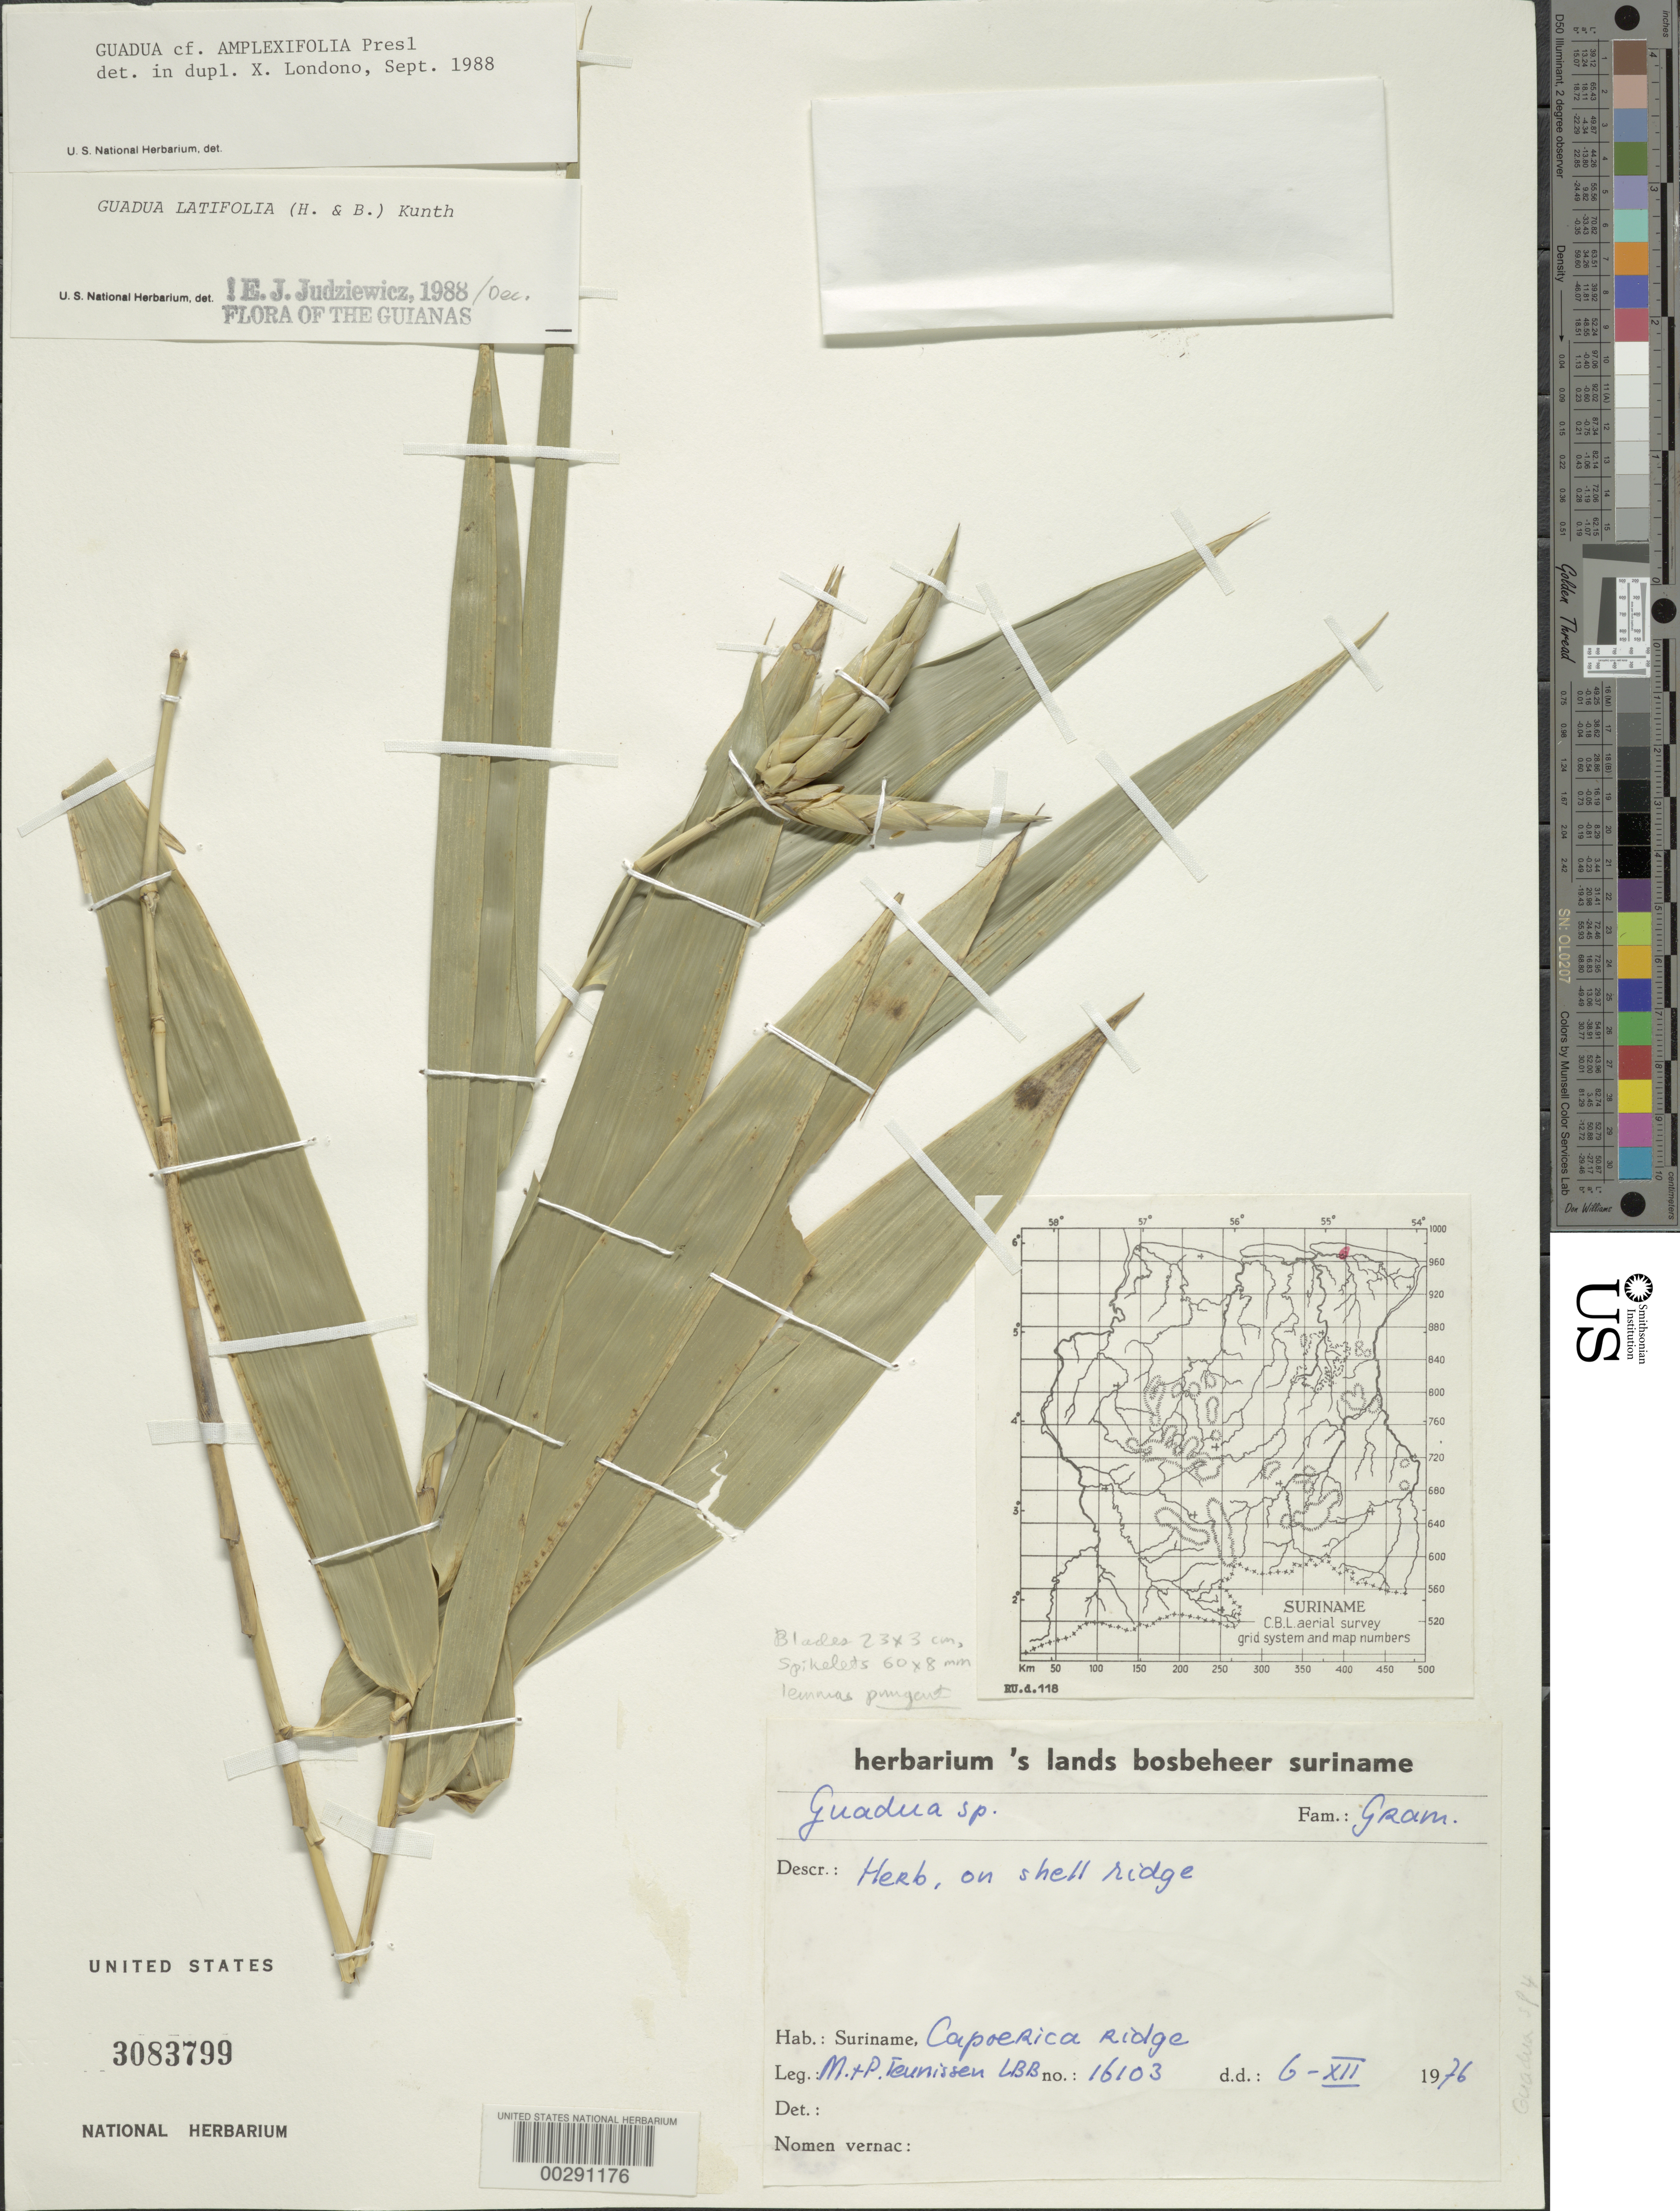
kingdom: Plantae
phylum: Tracheophyta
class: Liliopsida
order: Poales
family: Poaceae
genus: Guadua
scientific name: Guadua amplexifolia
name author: J. Presl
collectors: M. Teunissen & P. Teunissen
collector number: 16103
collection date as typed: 06 Dec 1976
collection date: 1976-12-06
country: Suriname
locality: Capoerica ridge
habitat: Shell ridge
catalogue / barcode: US 3083799